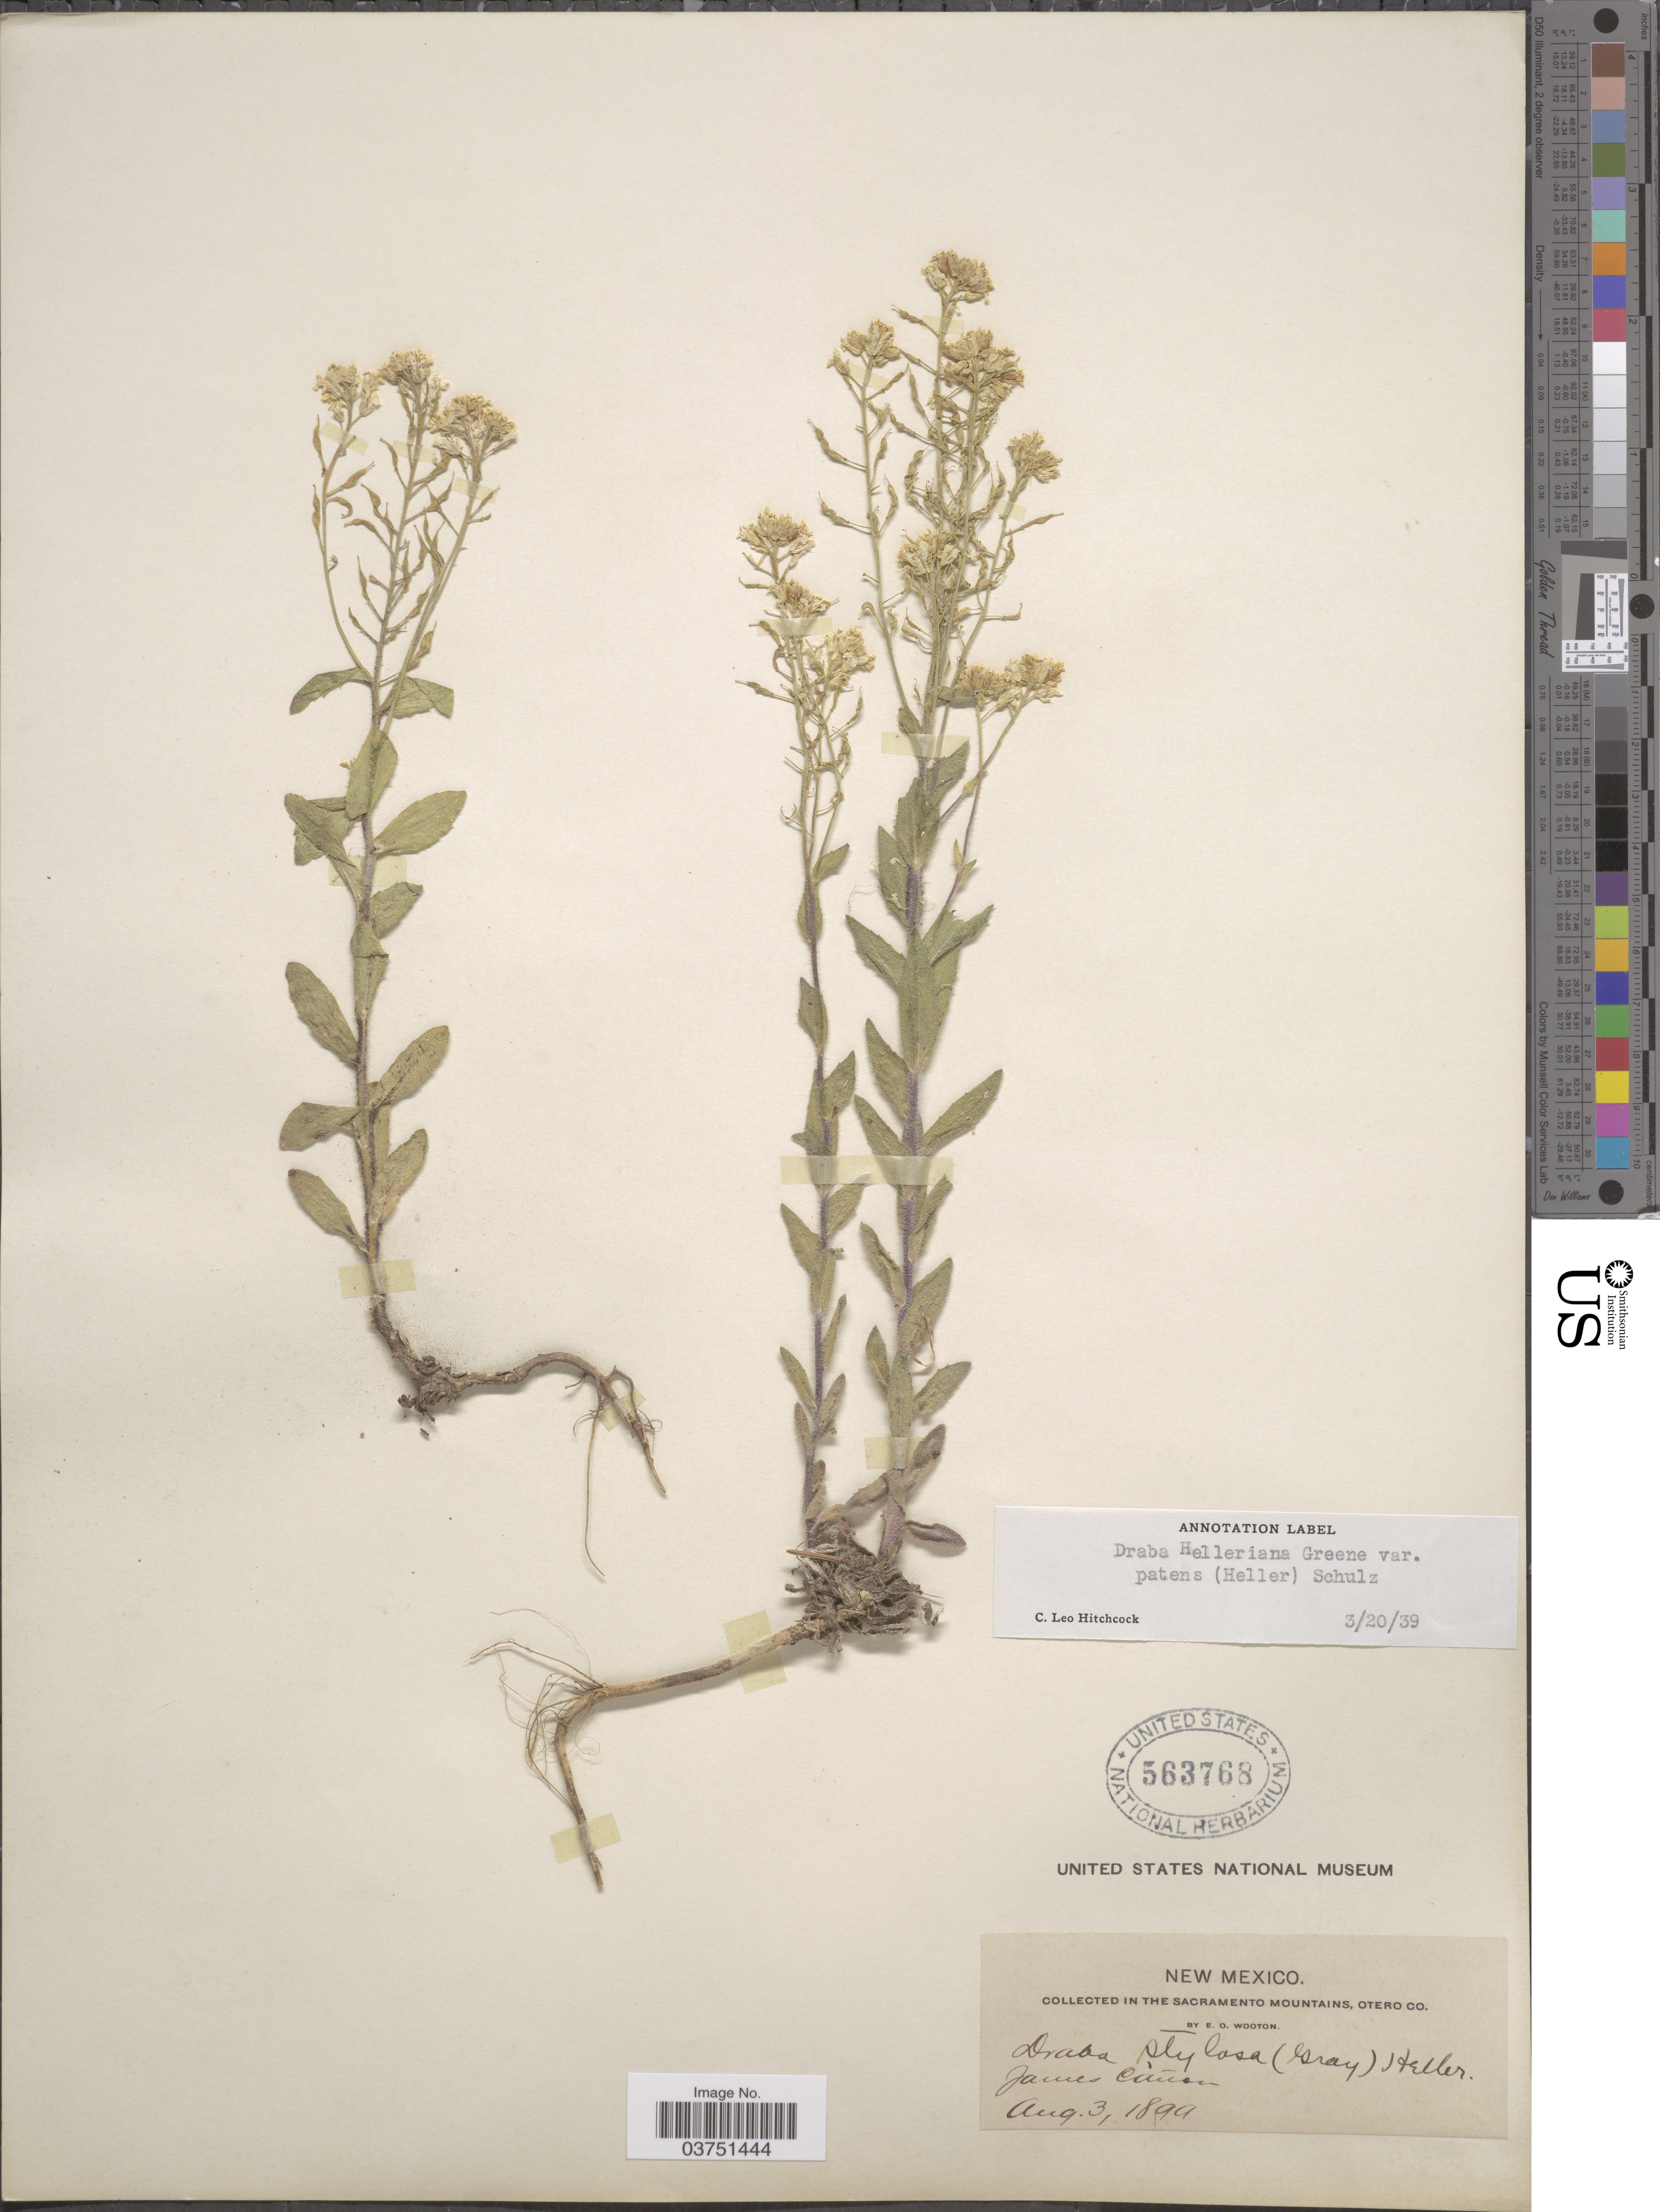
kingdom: Plantae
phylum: Tracheophyta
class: Magnoliopsida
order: Brassicales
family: Brassicaceae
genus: Draba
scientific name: Draba helleriana var. patens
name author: (A. Heller) O.E. Schulz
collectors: E. O. Wooton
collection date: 1899-08-03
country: United States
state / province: New Mexico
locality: The Sacramento Mountains, Otero Co; James Cañon.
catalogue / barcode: US 563768